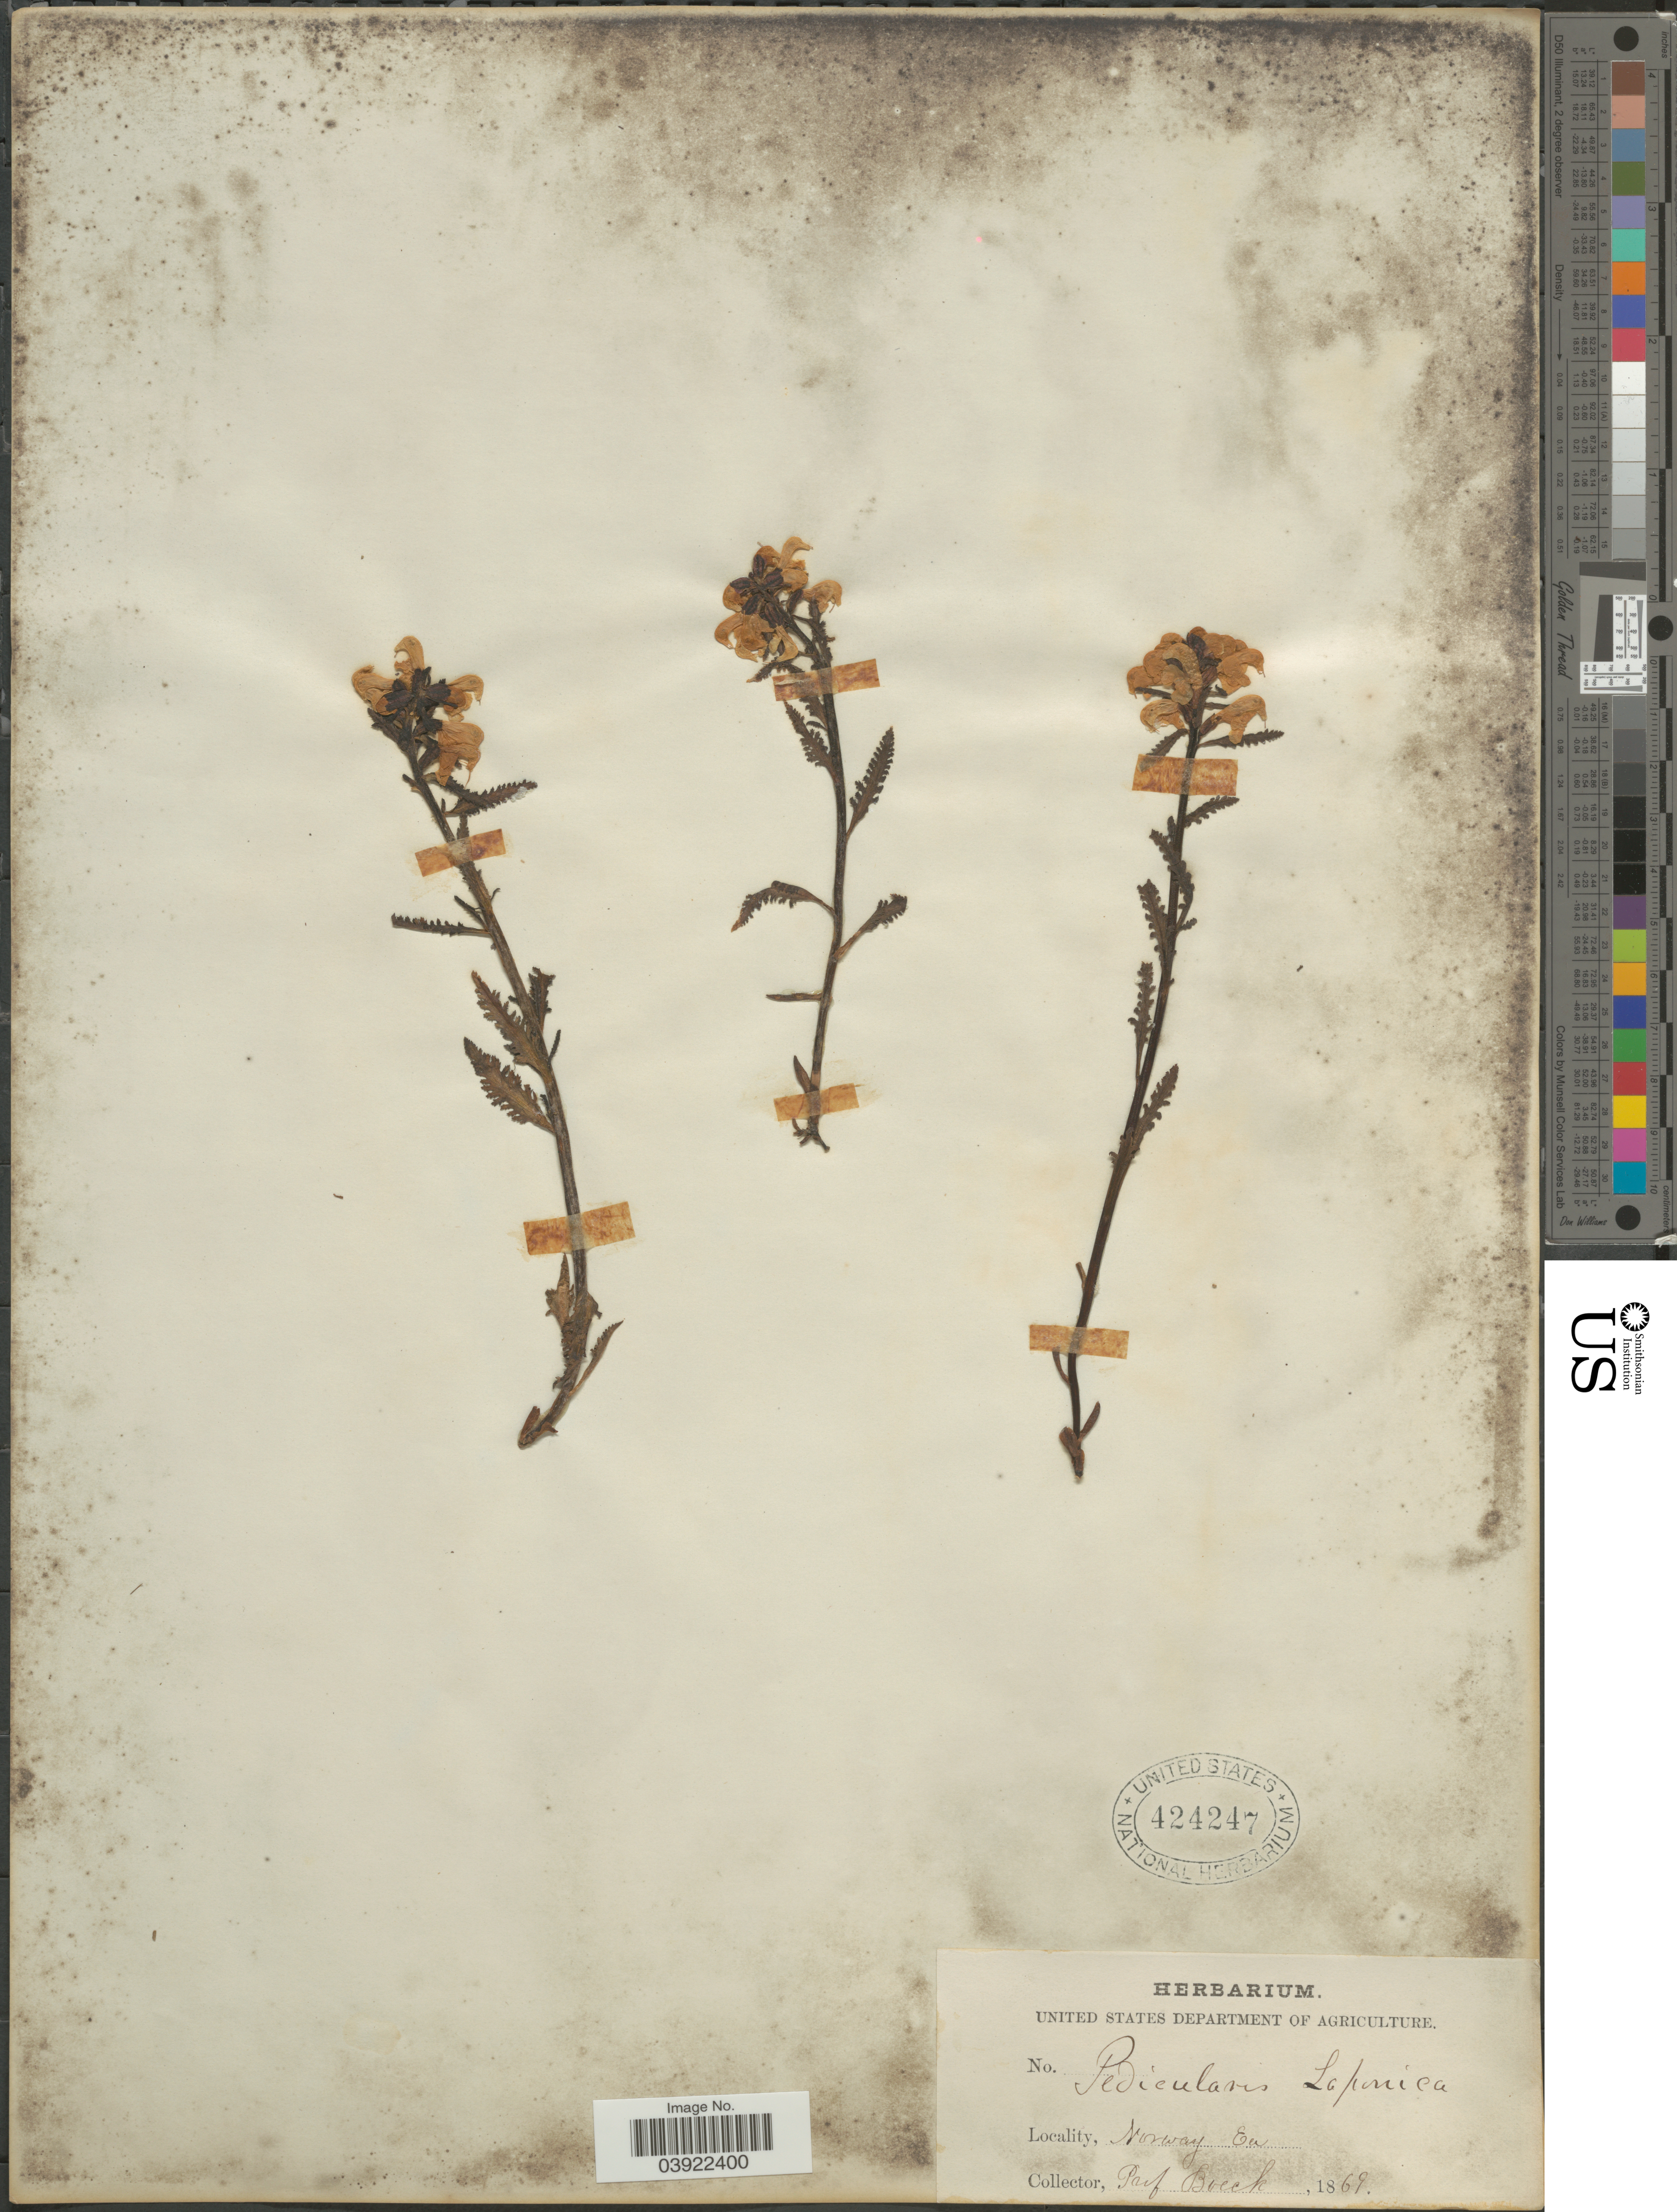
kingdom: Plantae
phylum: Tracheophyta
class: Magnoliopsida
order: Lamiales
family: Orobanchaceae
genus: Pedicularis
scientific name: Pedicularis labradorica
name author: Wirsing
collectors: Prof. Boeck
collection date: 1869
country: Norway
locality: Eu.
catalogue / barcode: US 424247